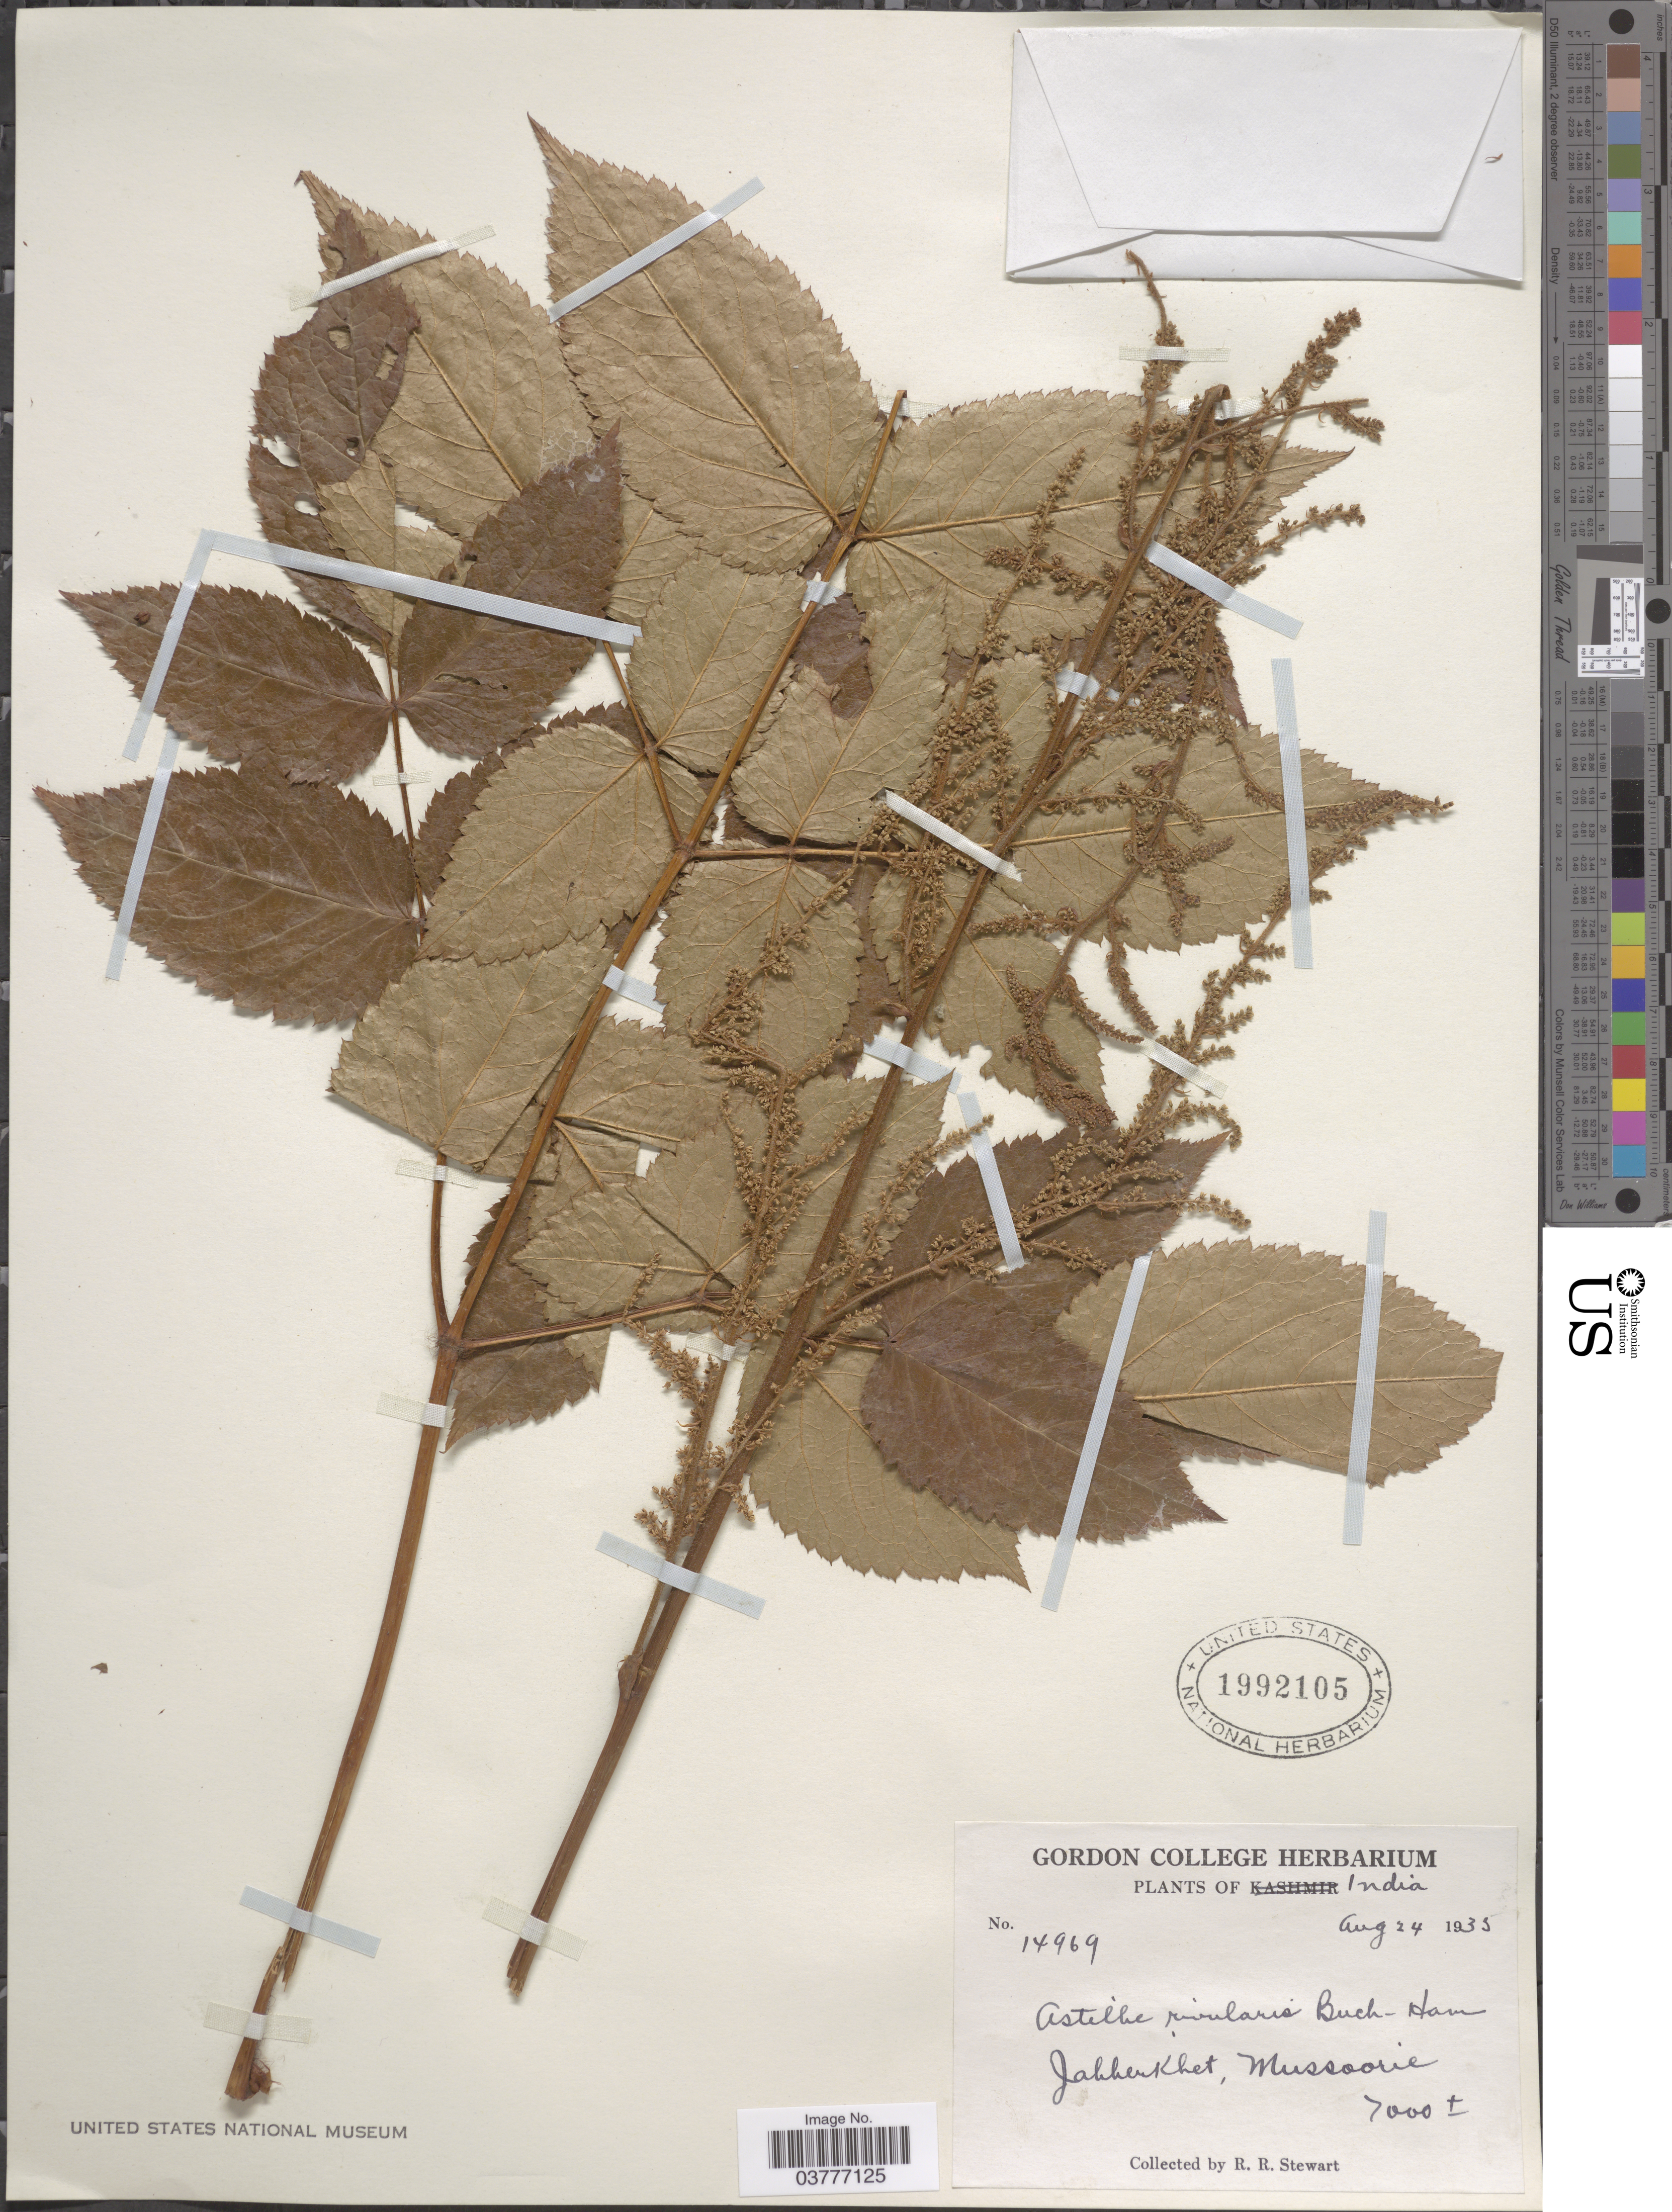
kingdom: Plantae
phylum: Tracheophyta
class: Magnoliopsida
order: Saxifragales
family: Saxifragaceae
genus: Astilbe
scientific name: Astilbe rivularis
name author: Buch.-Ham. ex D. Don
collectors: R. Stewart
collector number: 14969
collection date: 1935-08-24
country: India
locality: Jabberkhet, Mussoorie.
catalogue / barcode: US 1992105